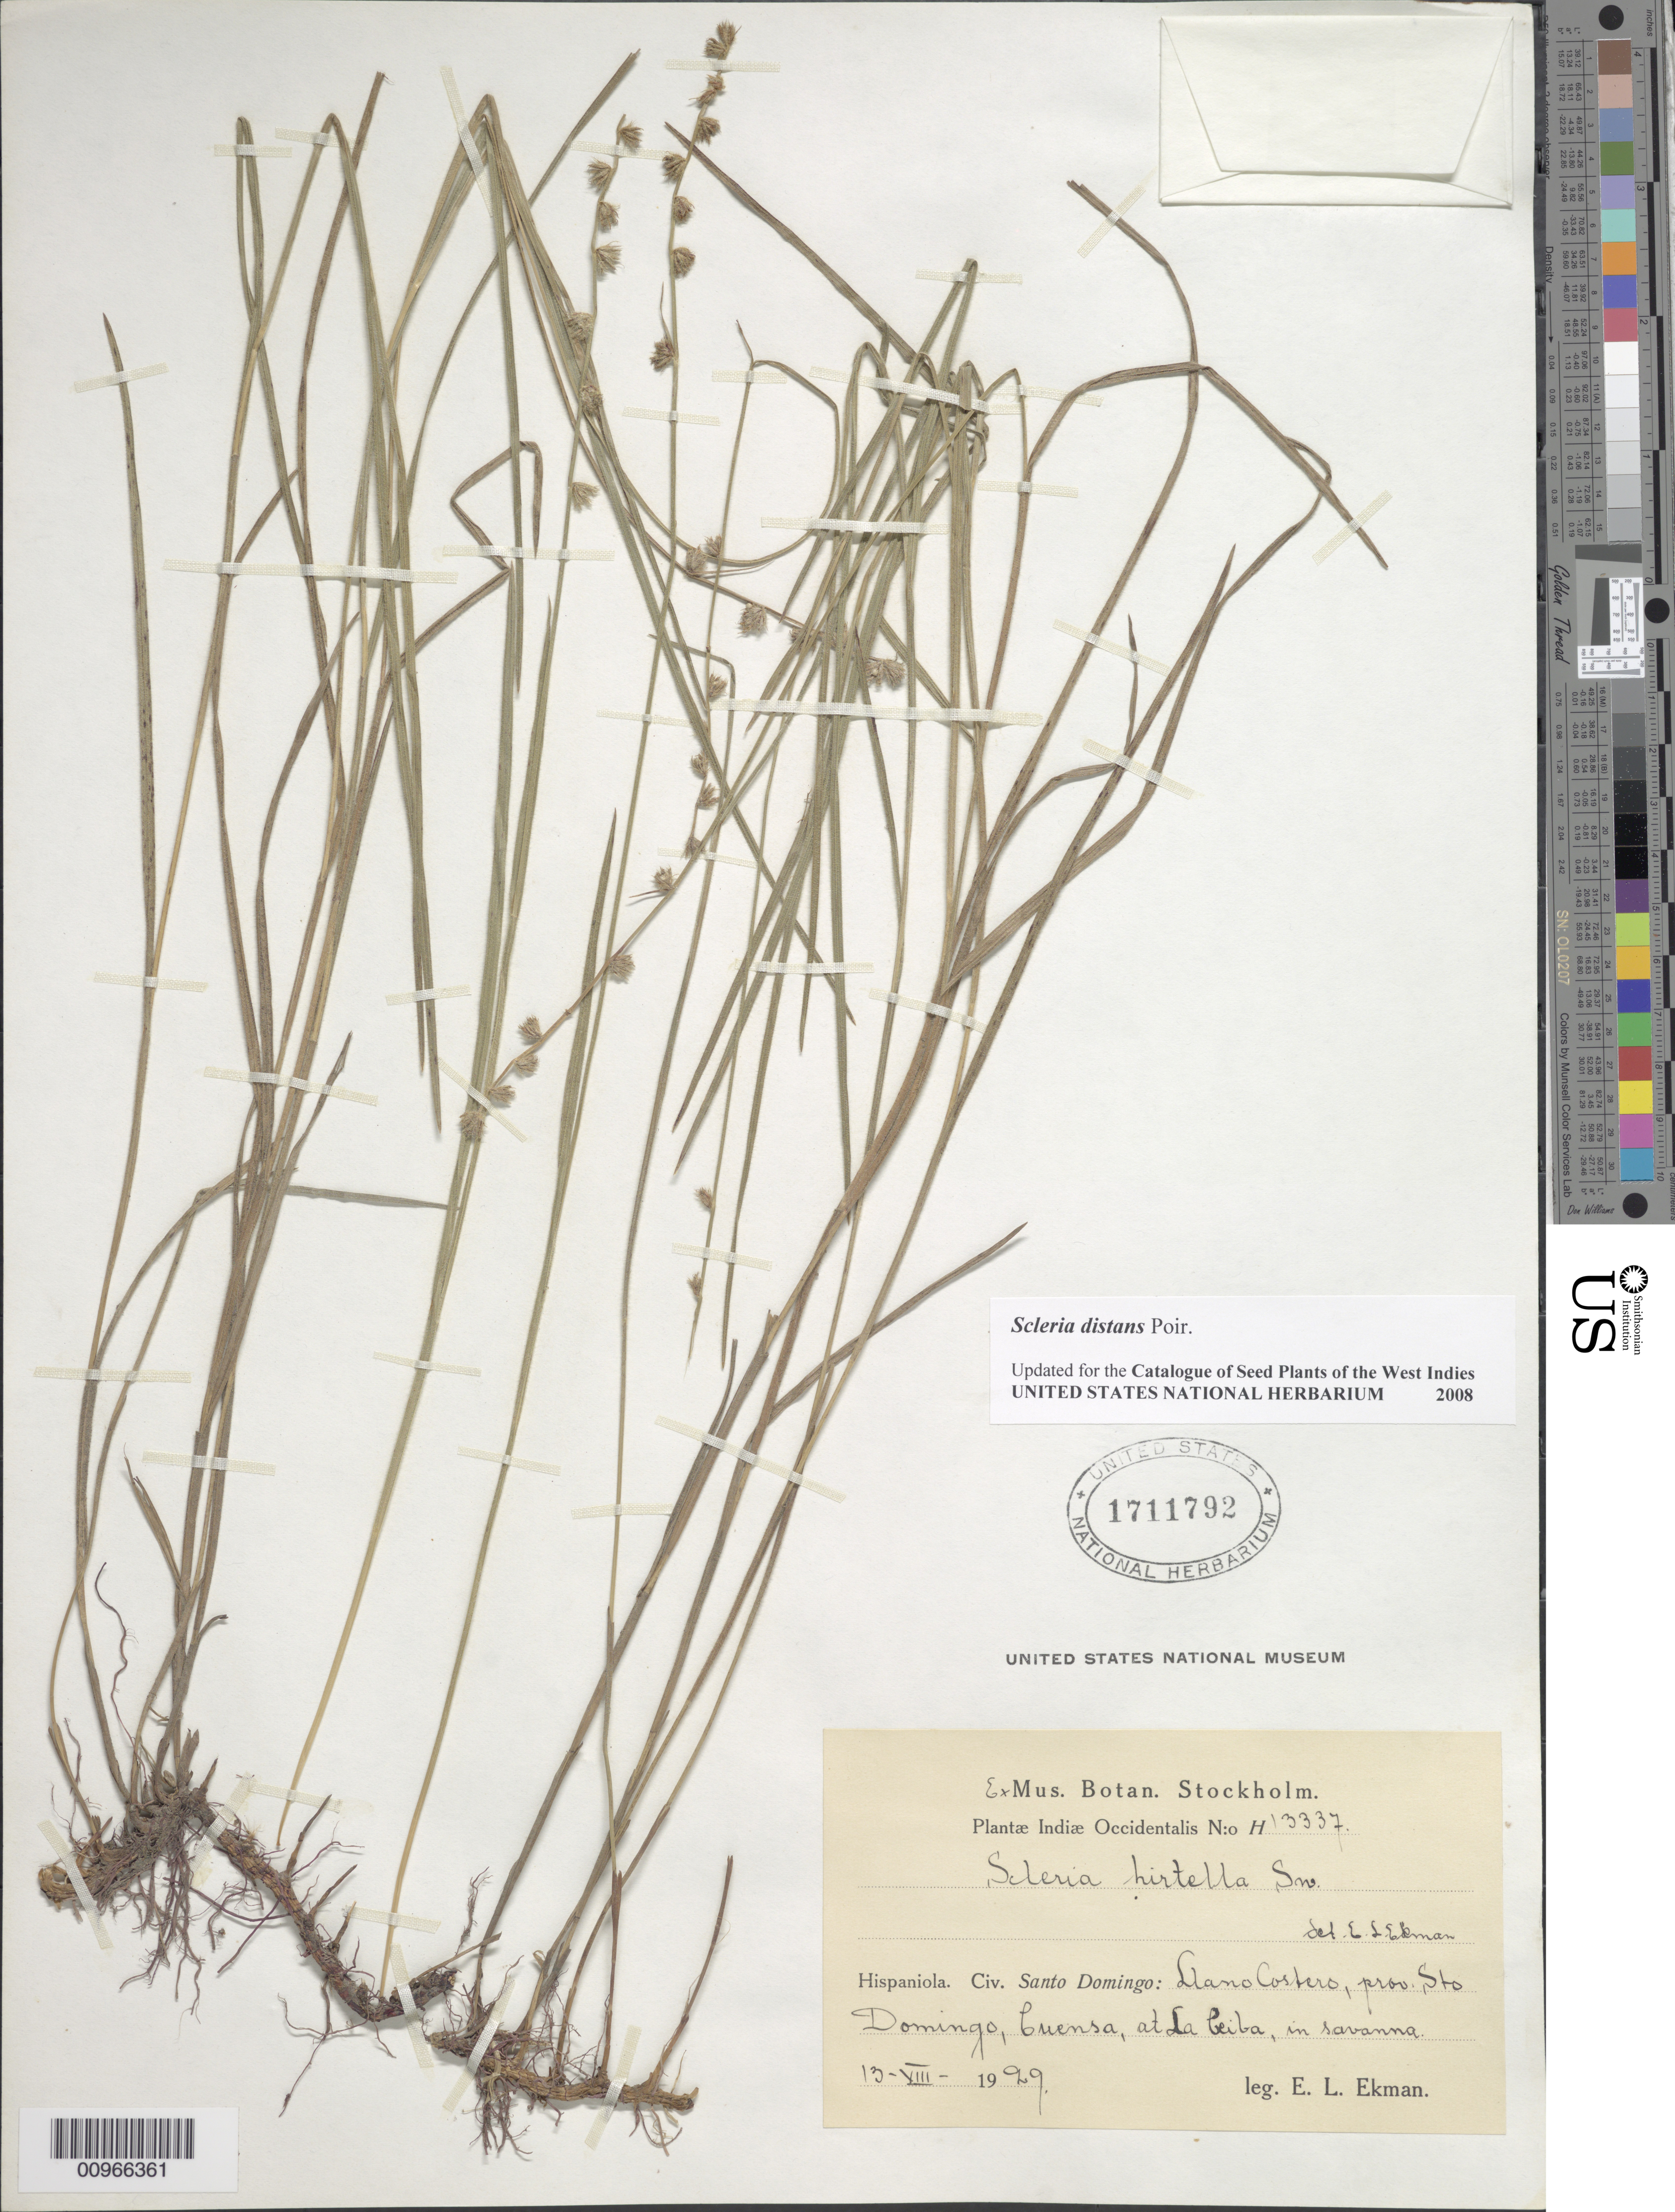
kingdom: Plantae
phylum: Tracheophyta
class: Liliopsida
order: Poales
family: Cyperaceae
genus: Scleria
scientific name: Scleria distans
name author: Poir.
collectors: E. L. Ekman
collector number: H 13337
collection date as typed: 13 Aug 1929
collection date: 1929-08-13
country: Dominican Republic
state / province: Santo Domingo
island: Hispaniola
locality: Llano Costero, Cuensa, at La Ceiba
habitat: In savanna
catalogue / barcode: US 1711792